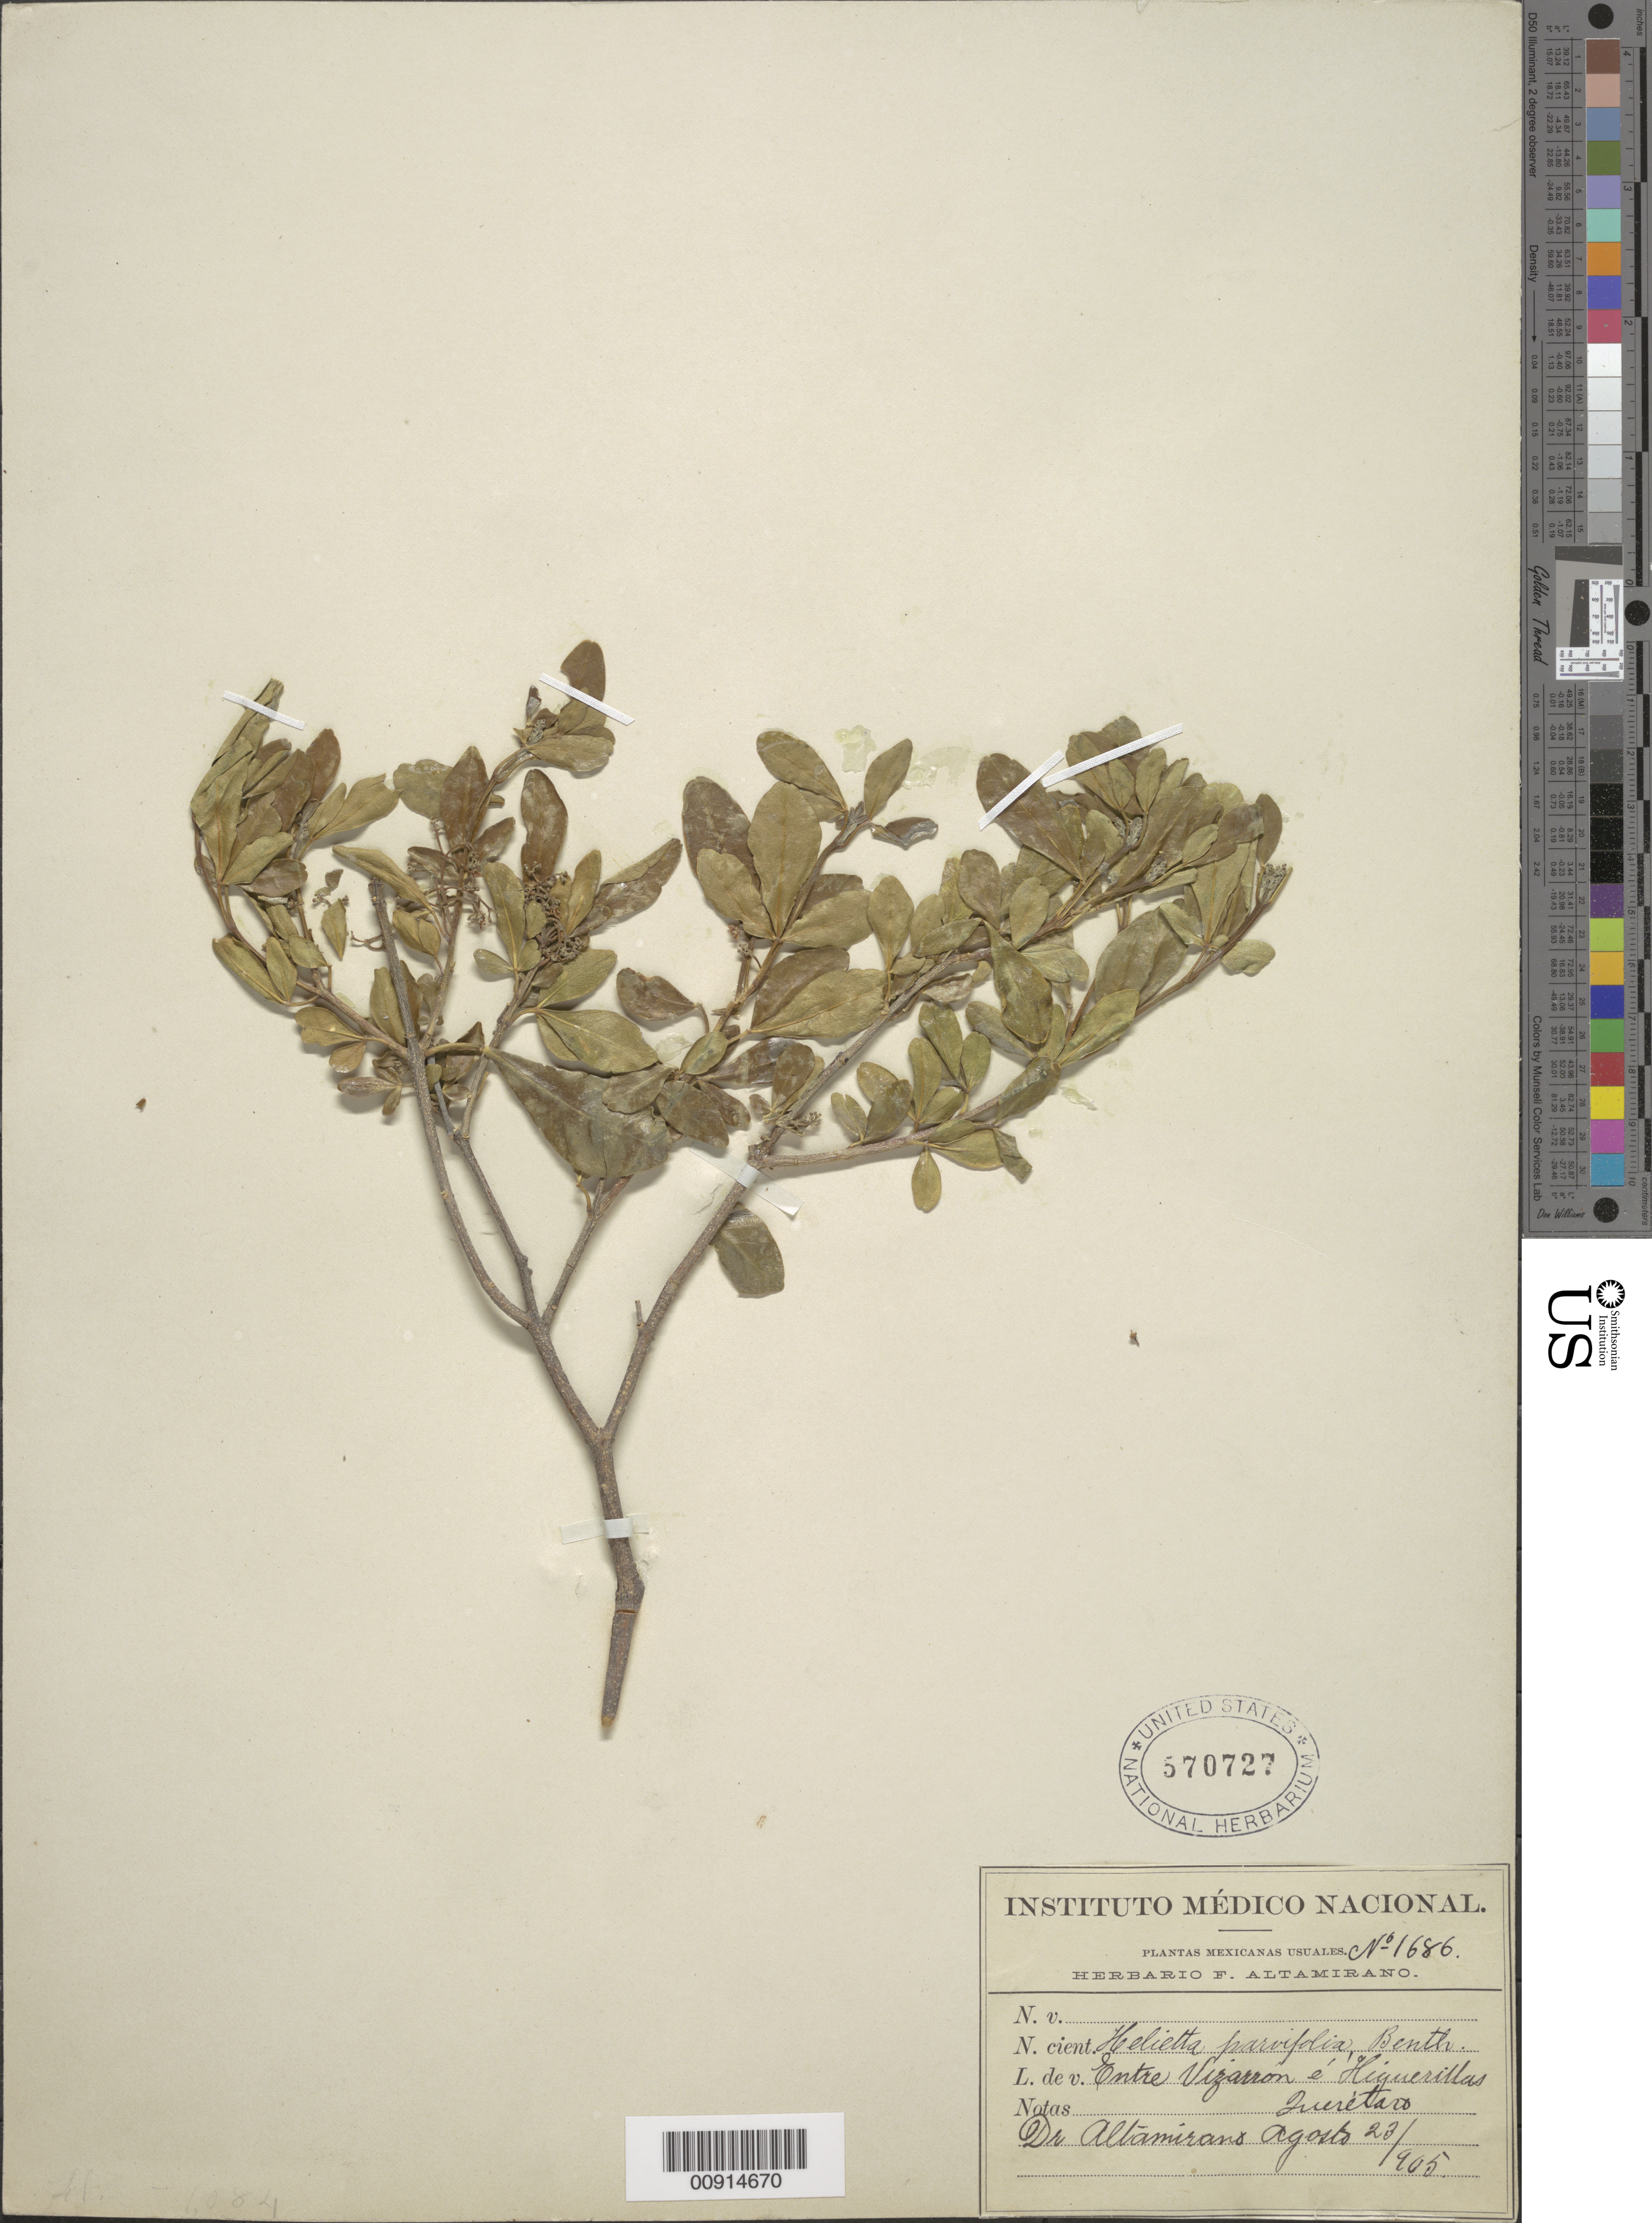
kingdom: Plantae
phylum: Tracheophyta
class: Magnoliopsida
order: Sapindales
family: Rutaceae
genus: Helietta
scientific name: Helietta parvifolia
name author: (A. Gray ex Hemsl.) Benth.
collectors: F. Altamirano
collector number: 1686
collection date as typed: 23 Aug 1905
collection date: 1905-08-23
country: Mexico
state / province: Querétaro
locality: Entre Vizarrón é Higuerillas, Querétaro.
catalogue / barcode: US 570727